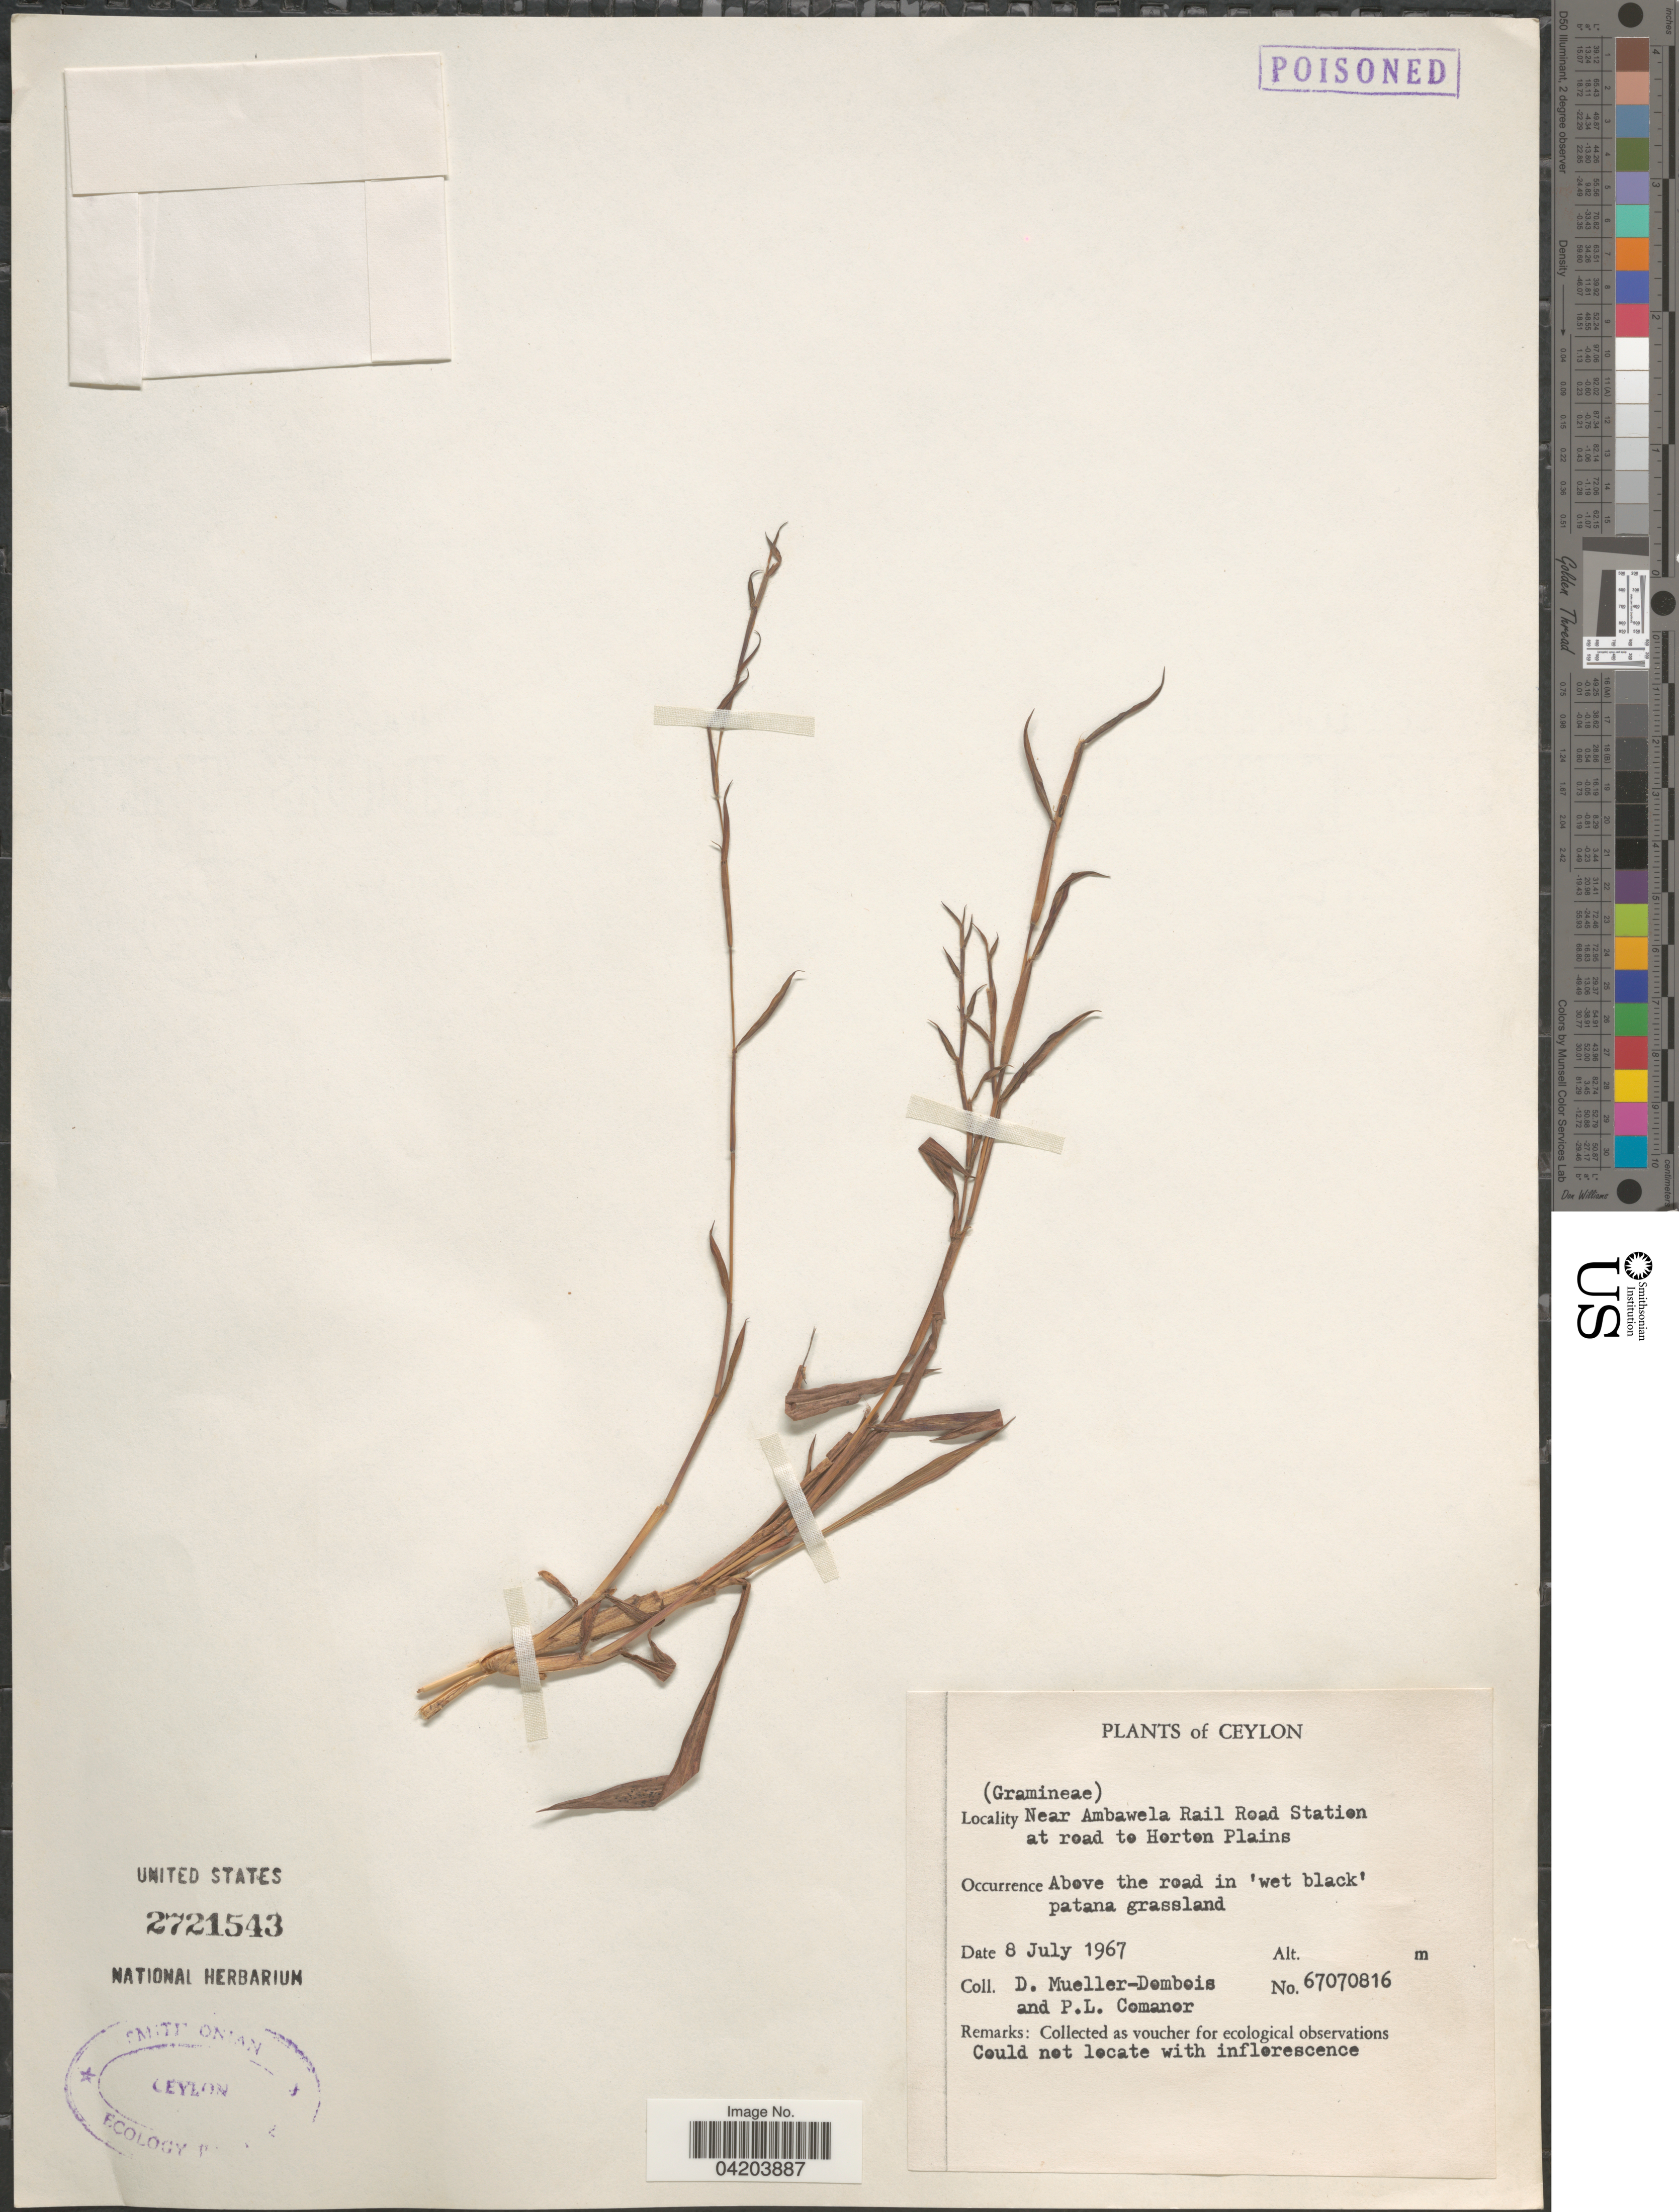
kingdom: Plantae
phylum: Tracheophyta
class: Liliopsida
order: Poales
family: Poaceae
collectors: D. Mueller-Dombois & P. Comanor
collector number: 67070816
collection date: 1967-07-08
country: Sri Lanka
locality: Ceylon. Near Ambawela Rail Road Station at road to Horton Plains.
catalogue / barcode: US 2721543